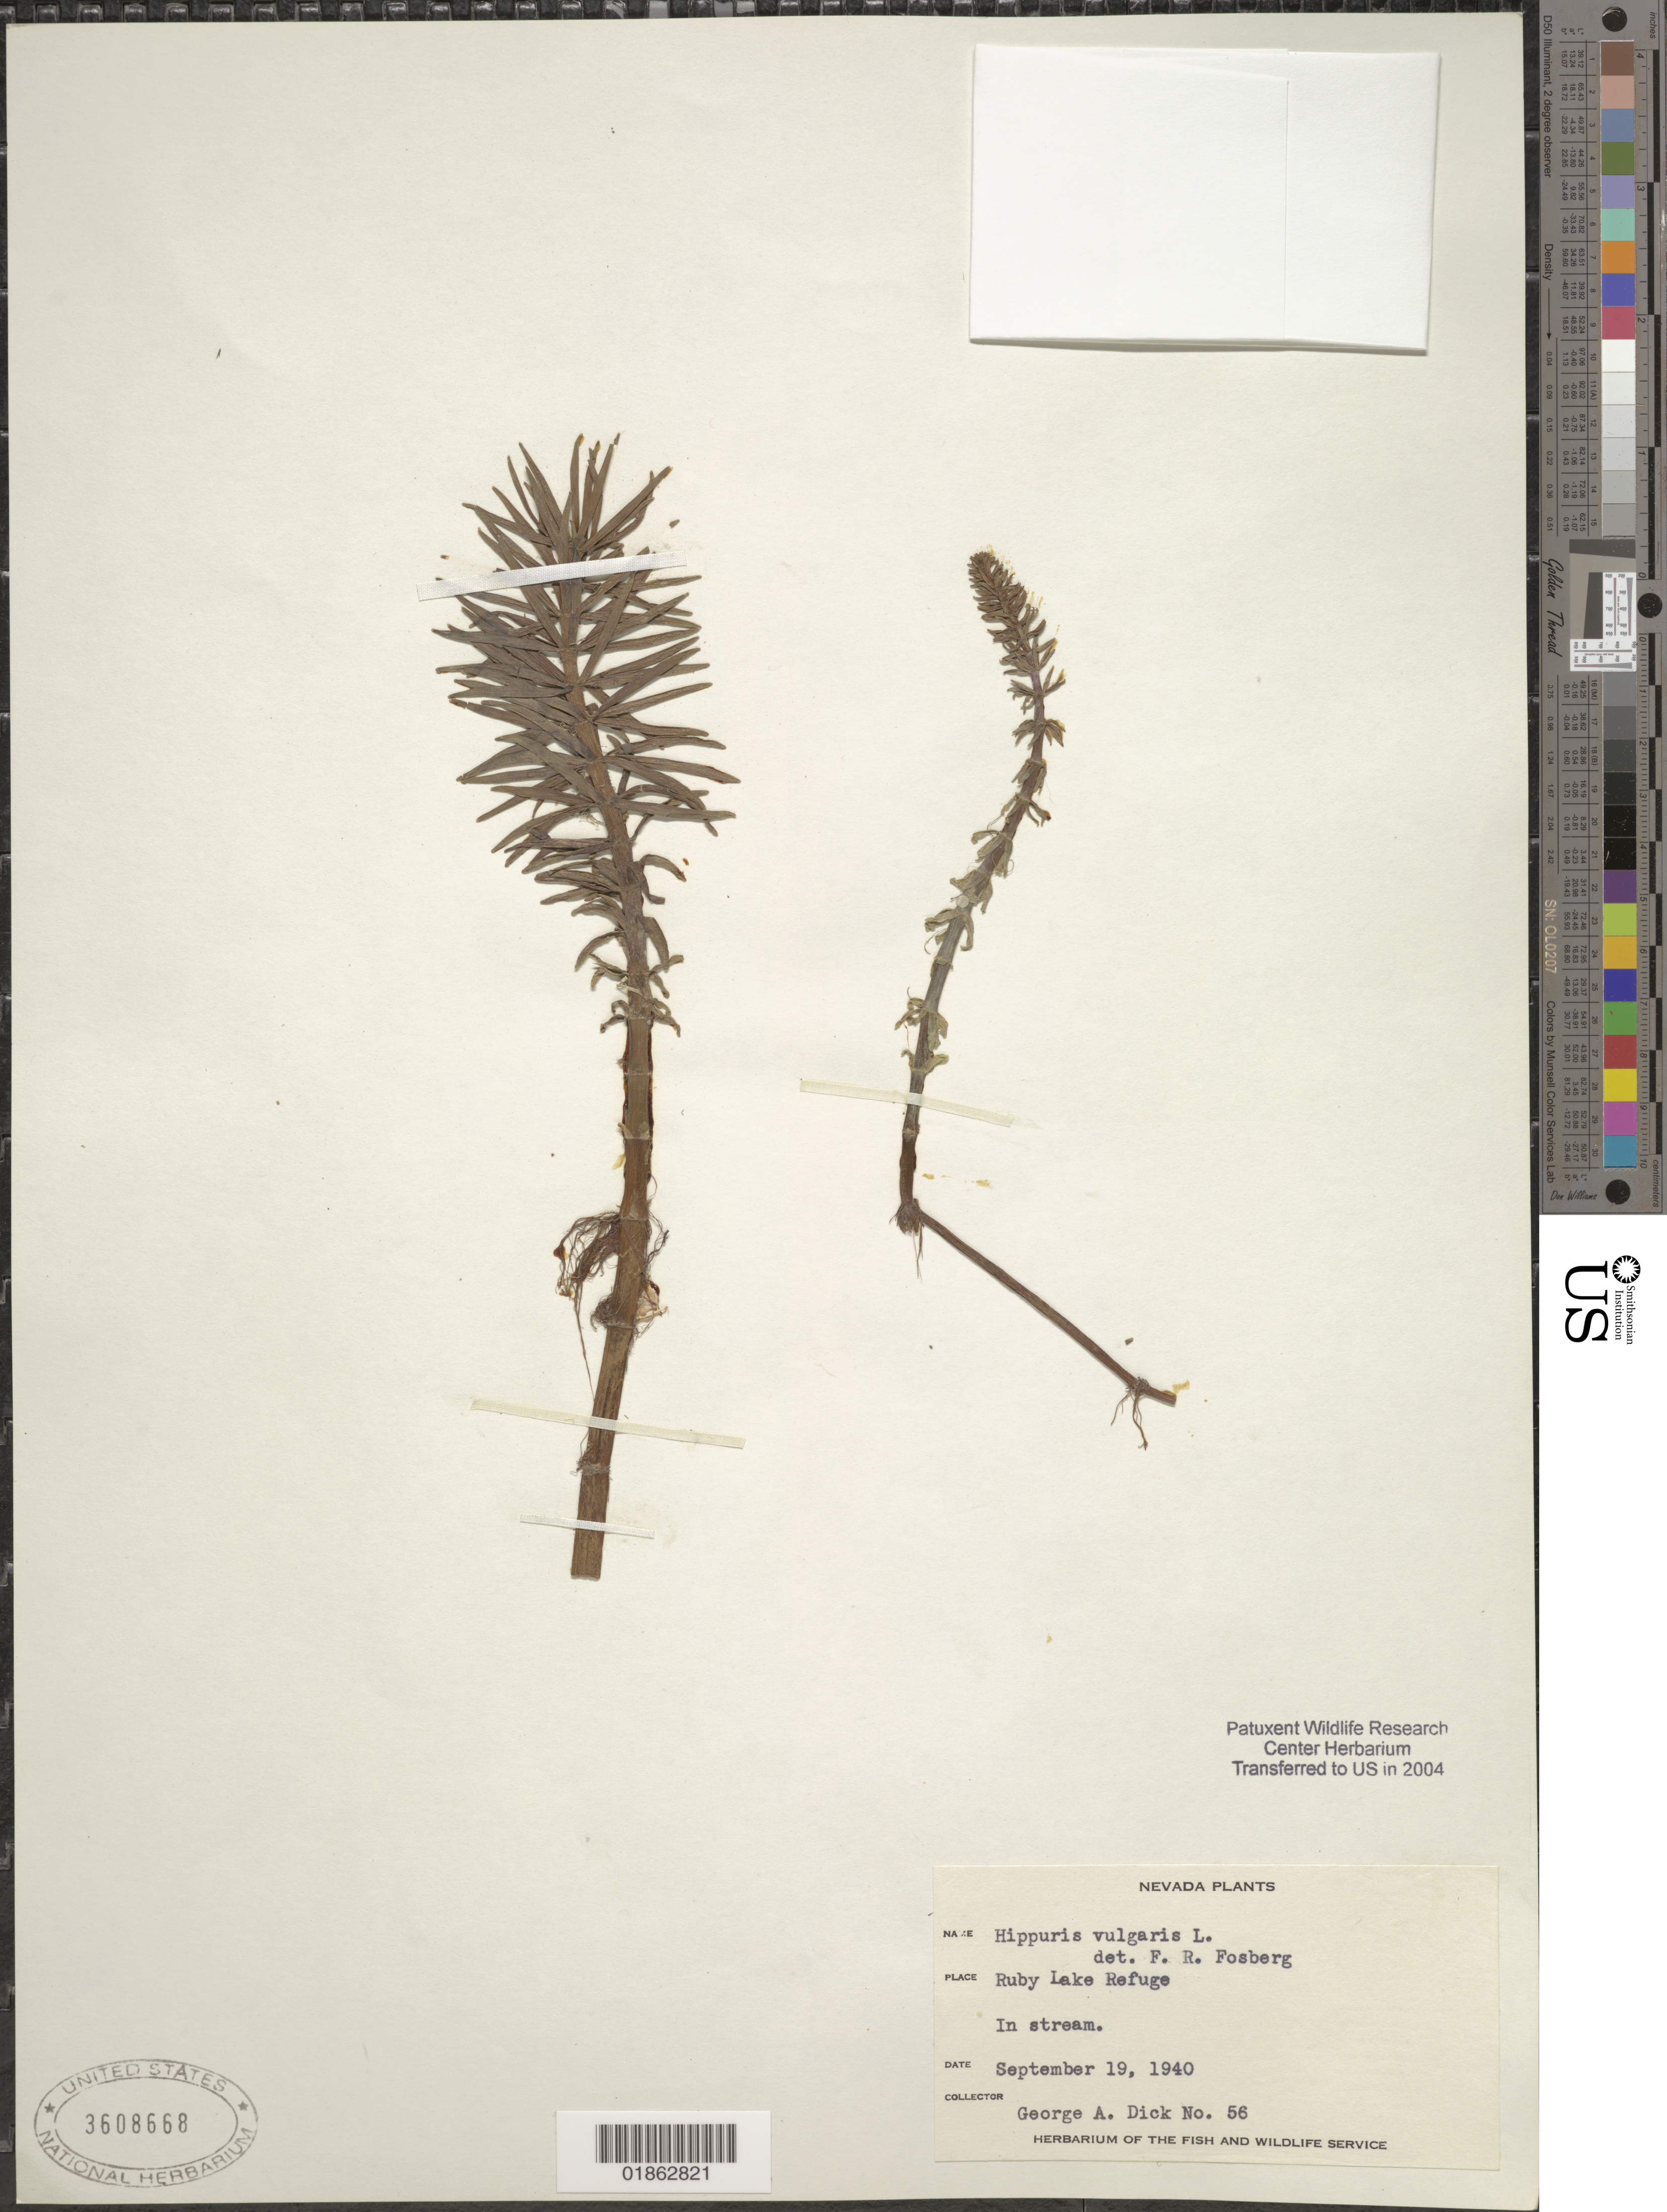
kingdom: Plantae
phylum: Tracheophyta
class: Magnoliopsida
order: Lamiales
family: Plantaginaceae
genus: Hippuris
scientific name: Hippuris vulgaris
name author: L.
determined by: Fosberg, F. R.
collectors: G. Dick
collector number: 56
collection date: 1940-09-19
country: United States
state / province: Nevada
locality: Ruby Lake Refuge, Along stream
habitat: In stream.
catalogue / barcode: US 3608668